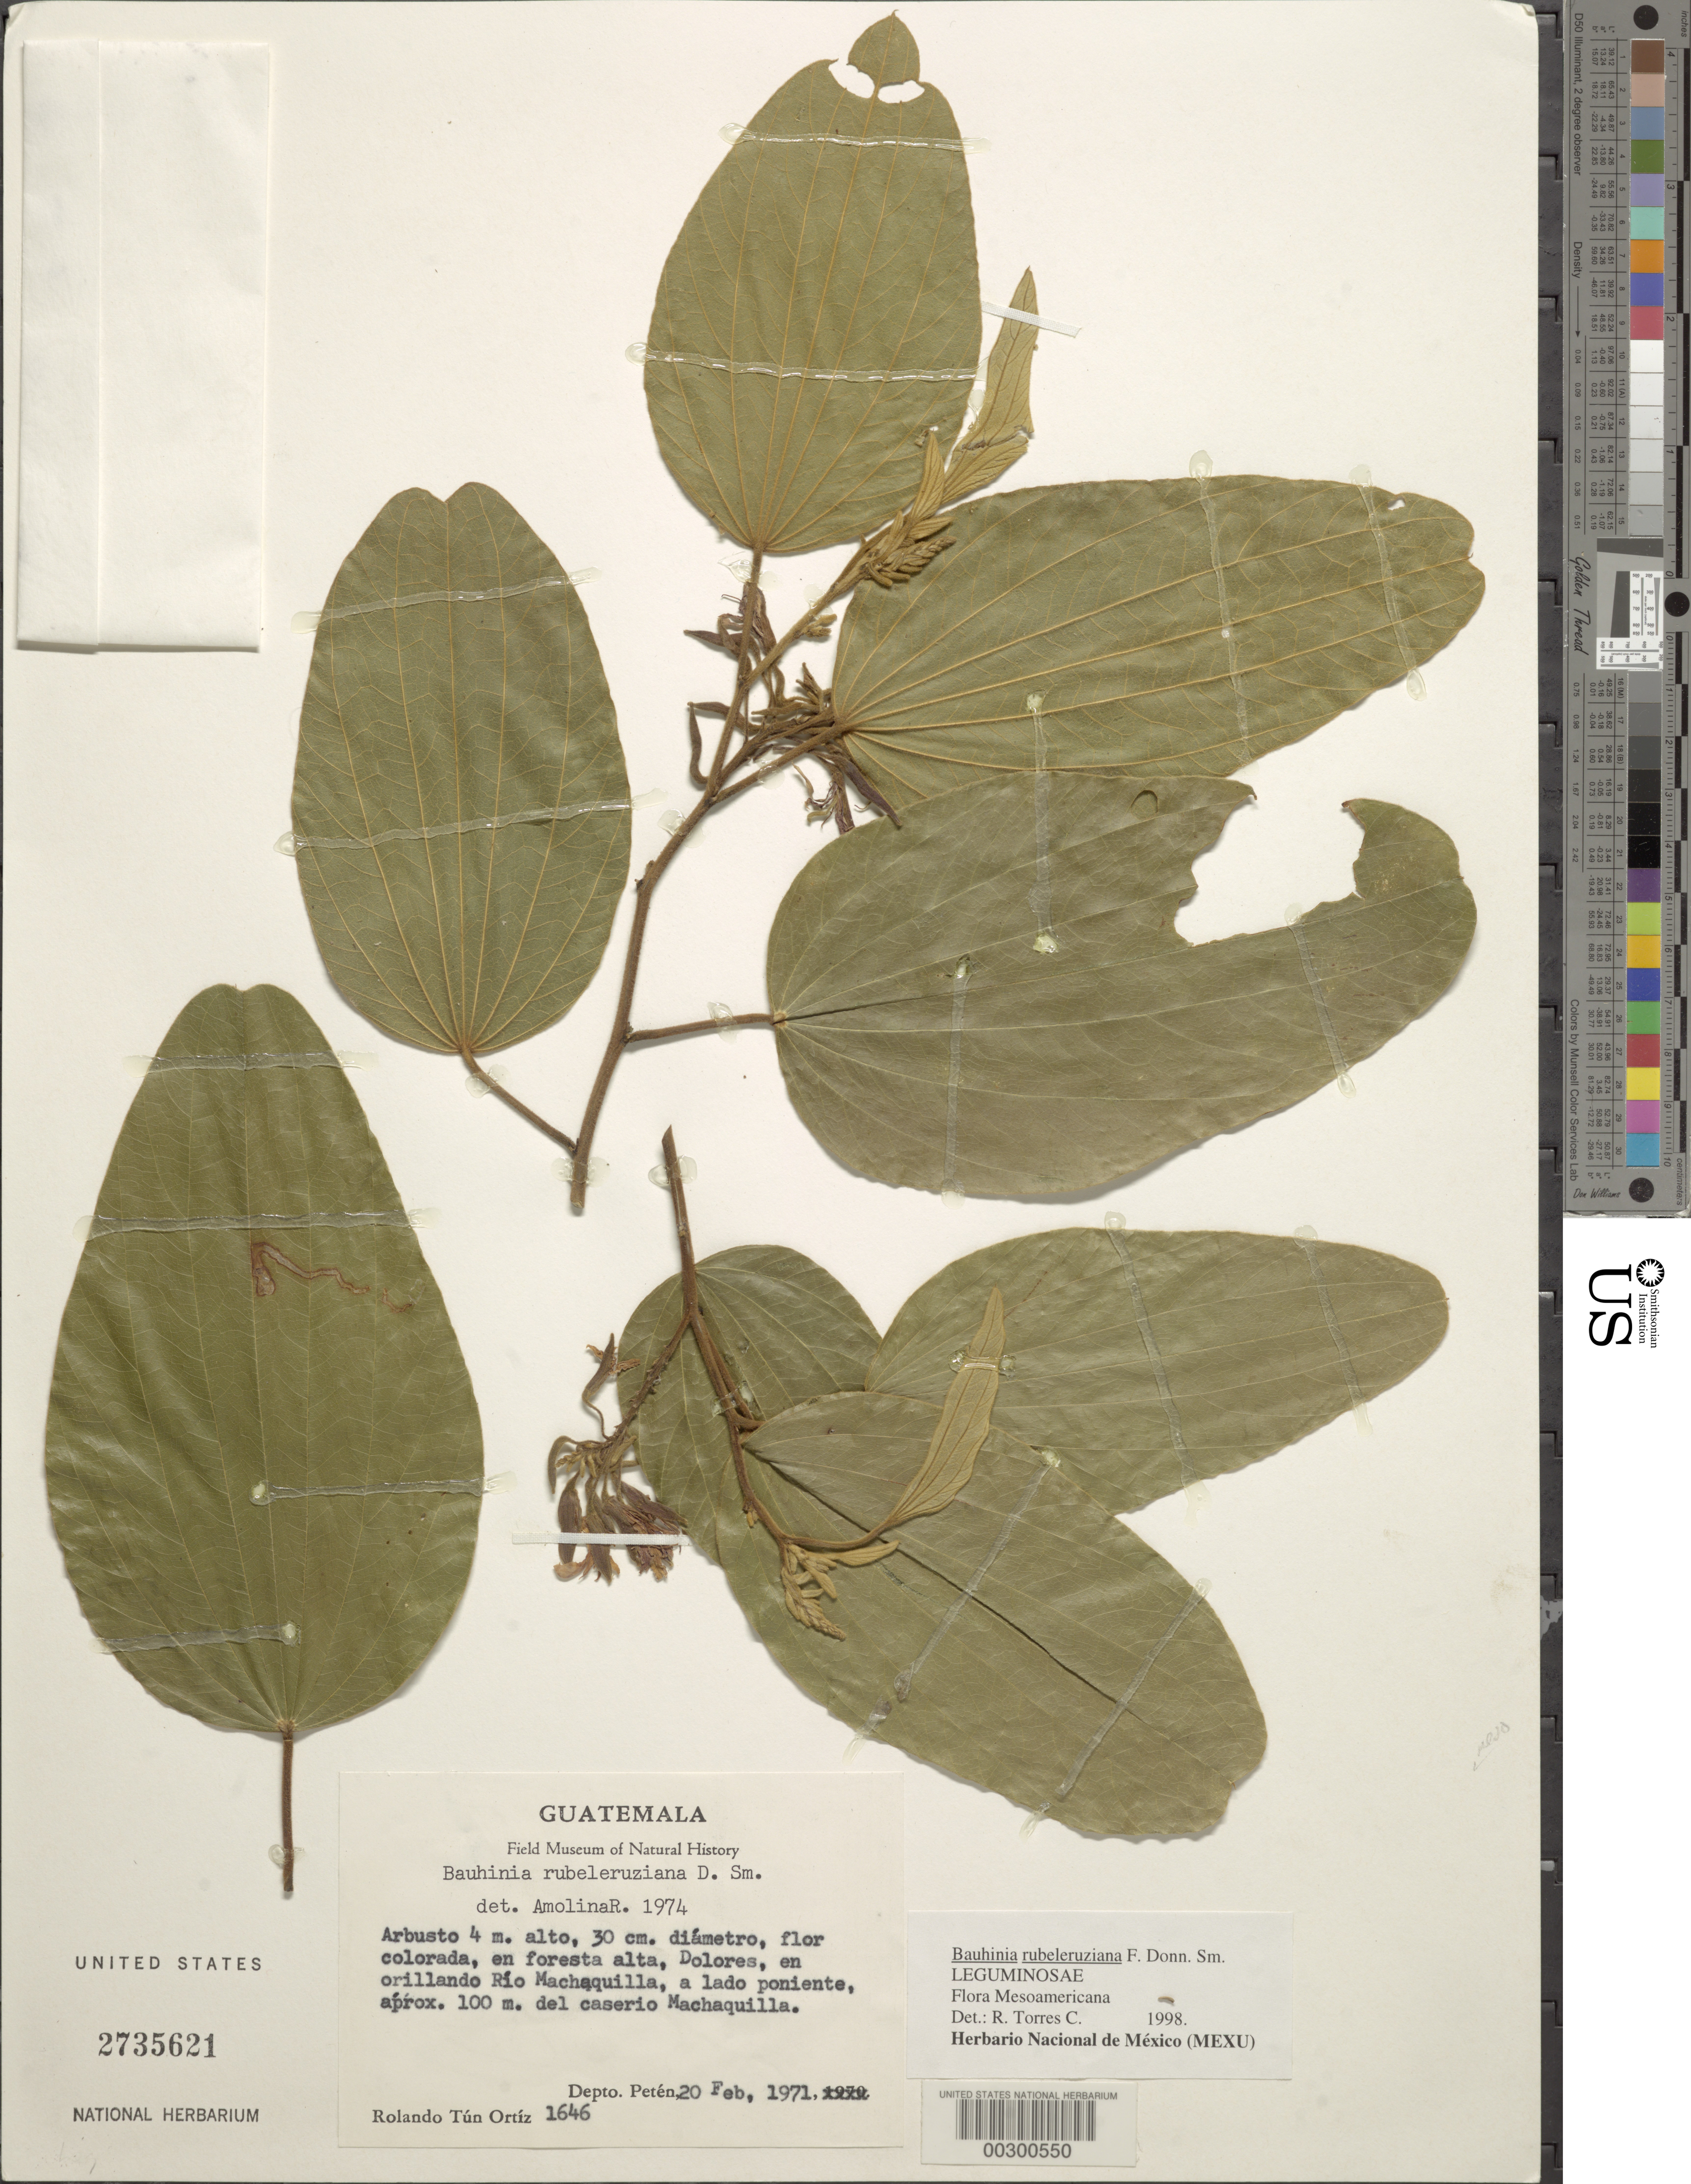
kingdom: Plantae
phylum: Tracheophyta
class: Magnoliopsida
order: Fabales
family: Fabaceae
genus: Bauhinia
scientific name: Bauhinia rubeleruziana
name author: Donn. Sm.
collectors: R. Tún Ortiz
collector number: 1646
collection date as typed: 20 Feb 1971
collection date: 1971-02-20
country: Guatemala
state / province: El Petén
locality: Dolores, on bank of Río Machaquilla, approx 100m W of the hamlet of Machaquilla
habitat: River bank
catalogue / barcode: US 2735621